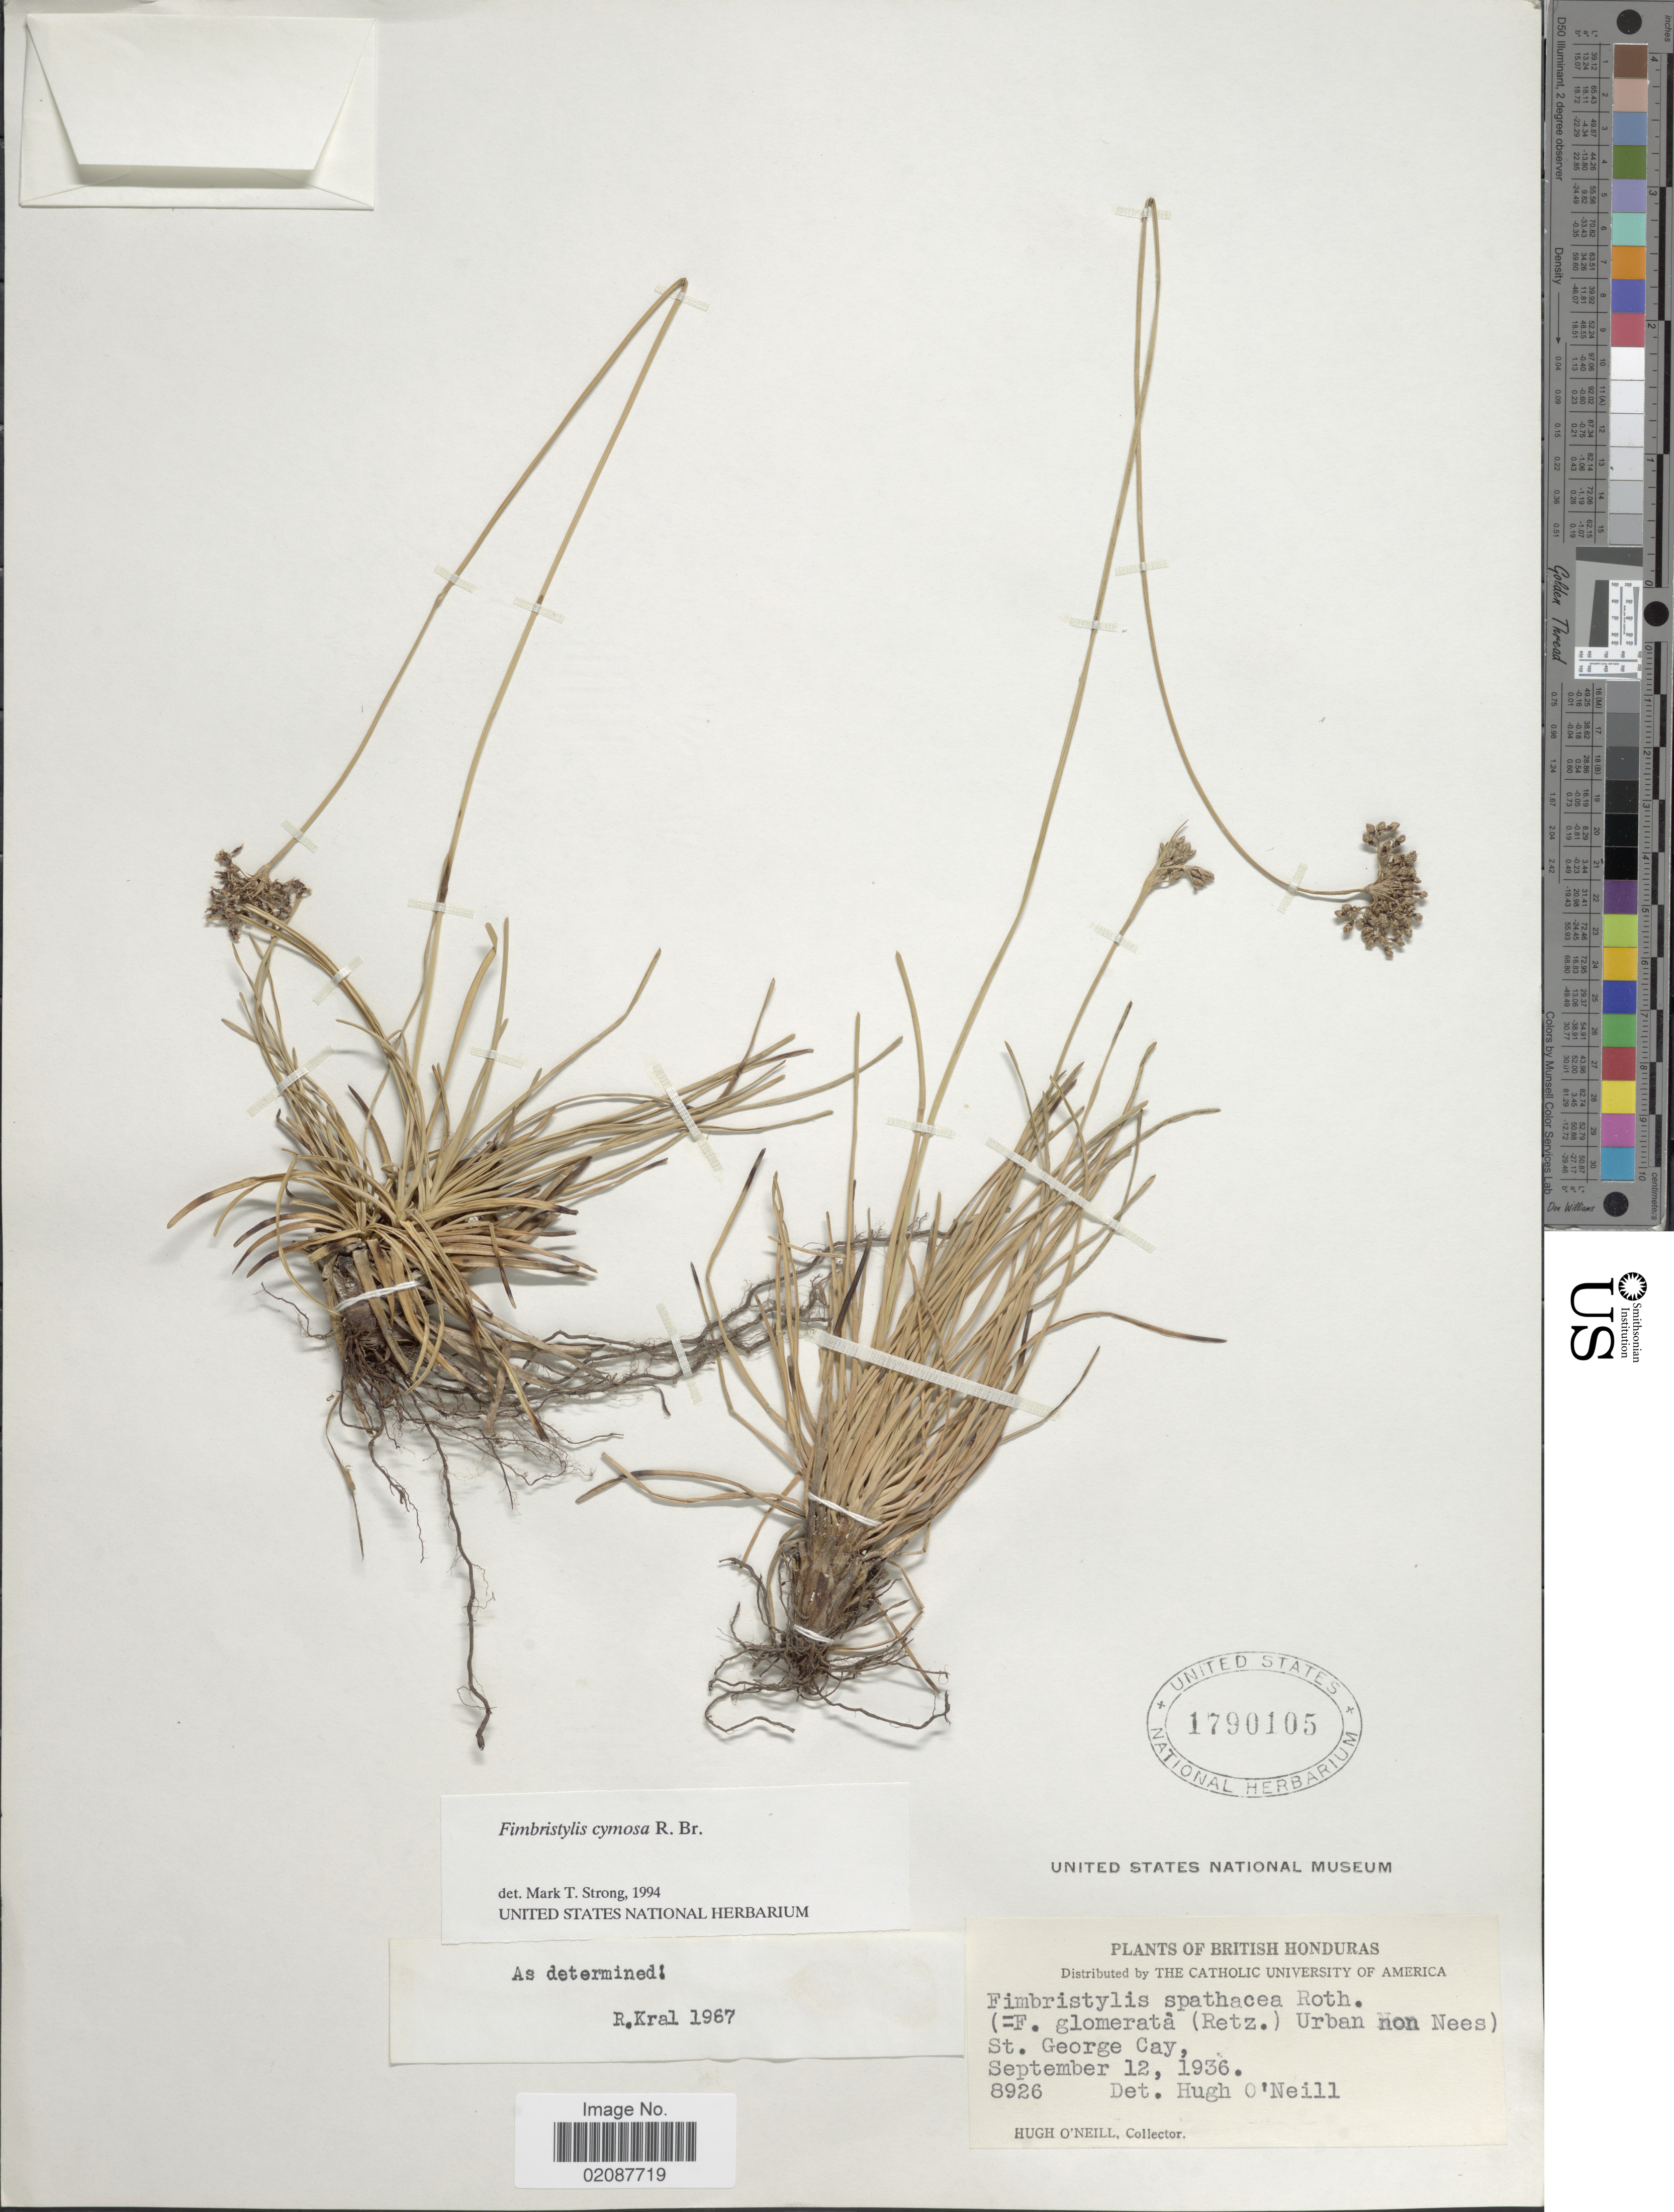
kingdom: Plantae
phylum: Tracheophyta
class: Liliopsida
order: Poales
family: Cyperaceae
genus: Fimbristylis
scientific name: Fimbristylis cymosa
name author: R. Br.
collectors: H. O'Neill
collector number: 8926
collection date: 1936-09-12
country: Belize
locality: British Honduras, St. George Cay.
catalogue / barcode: US 1790105